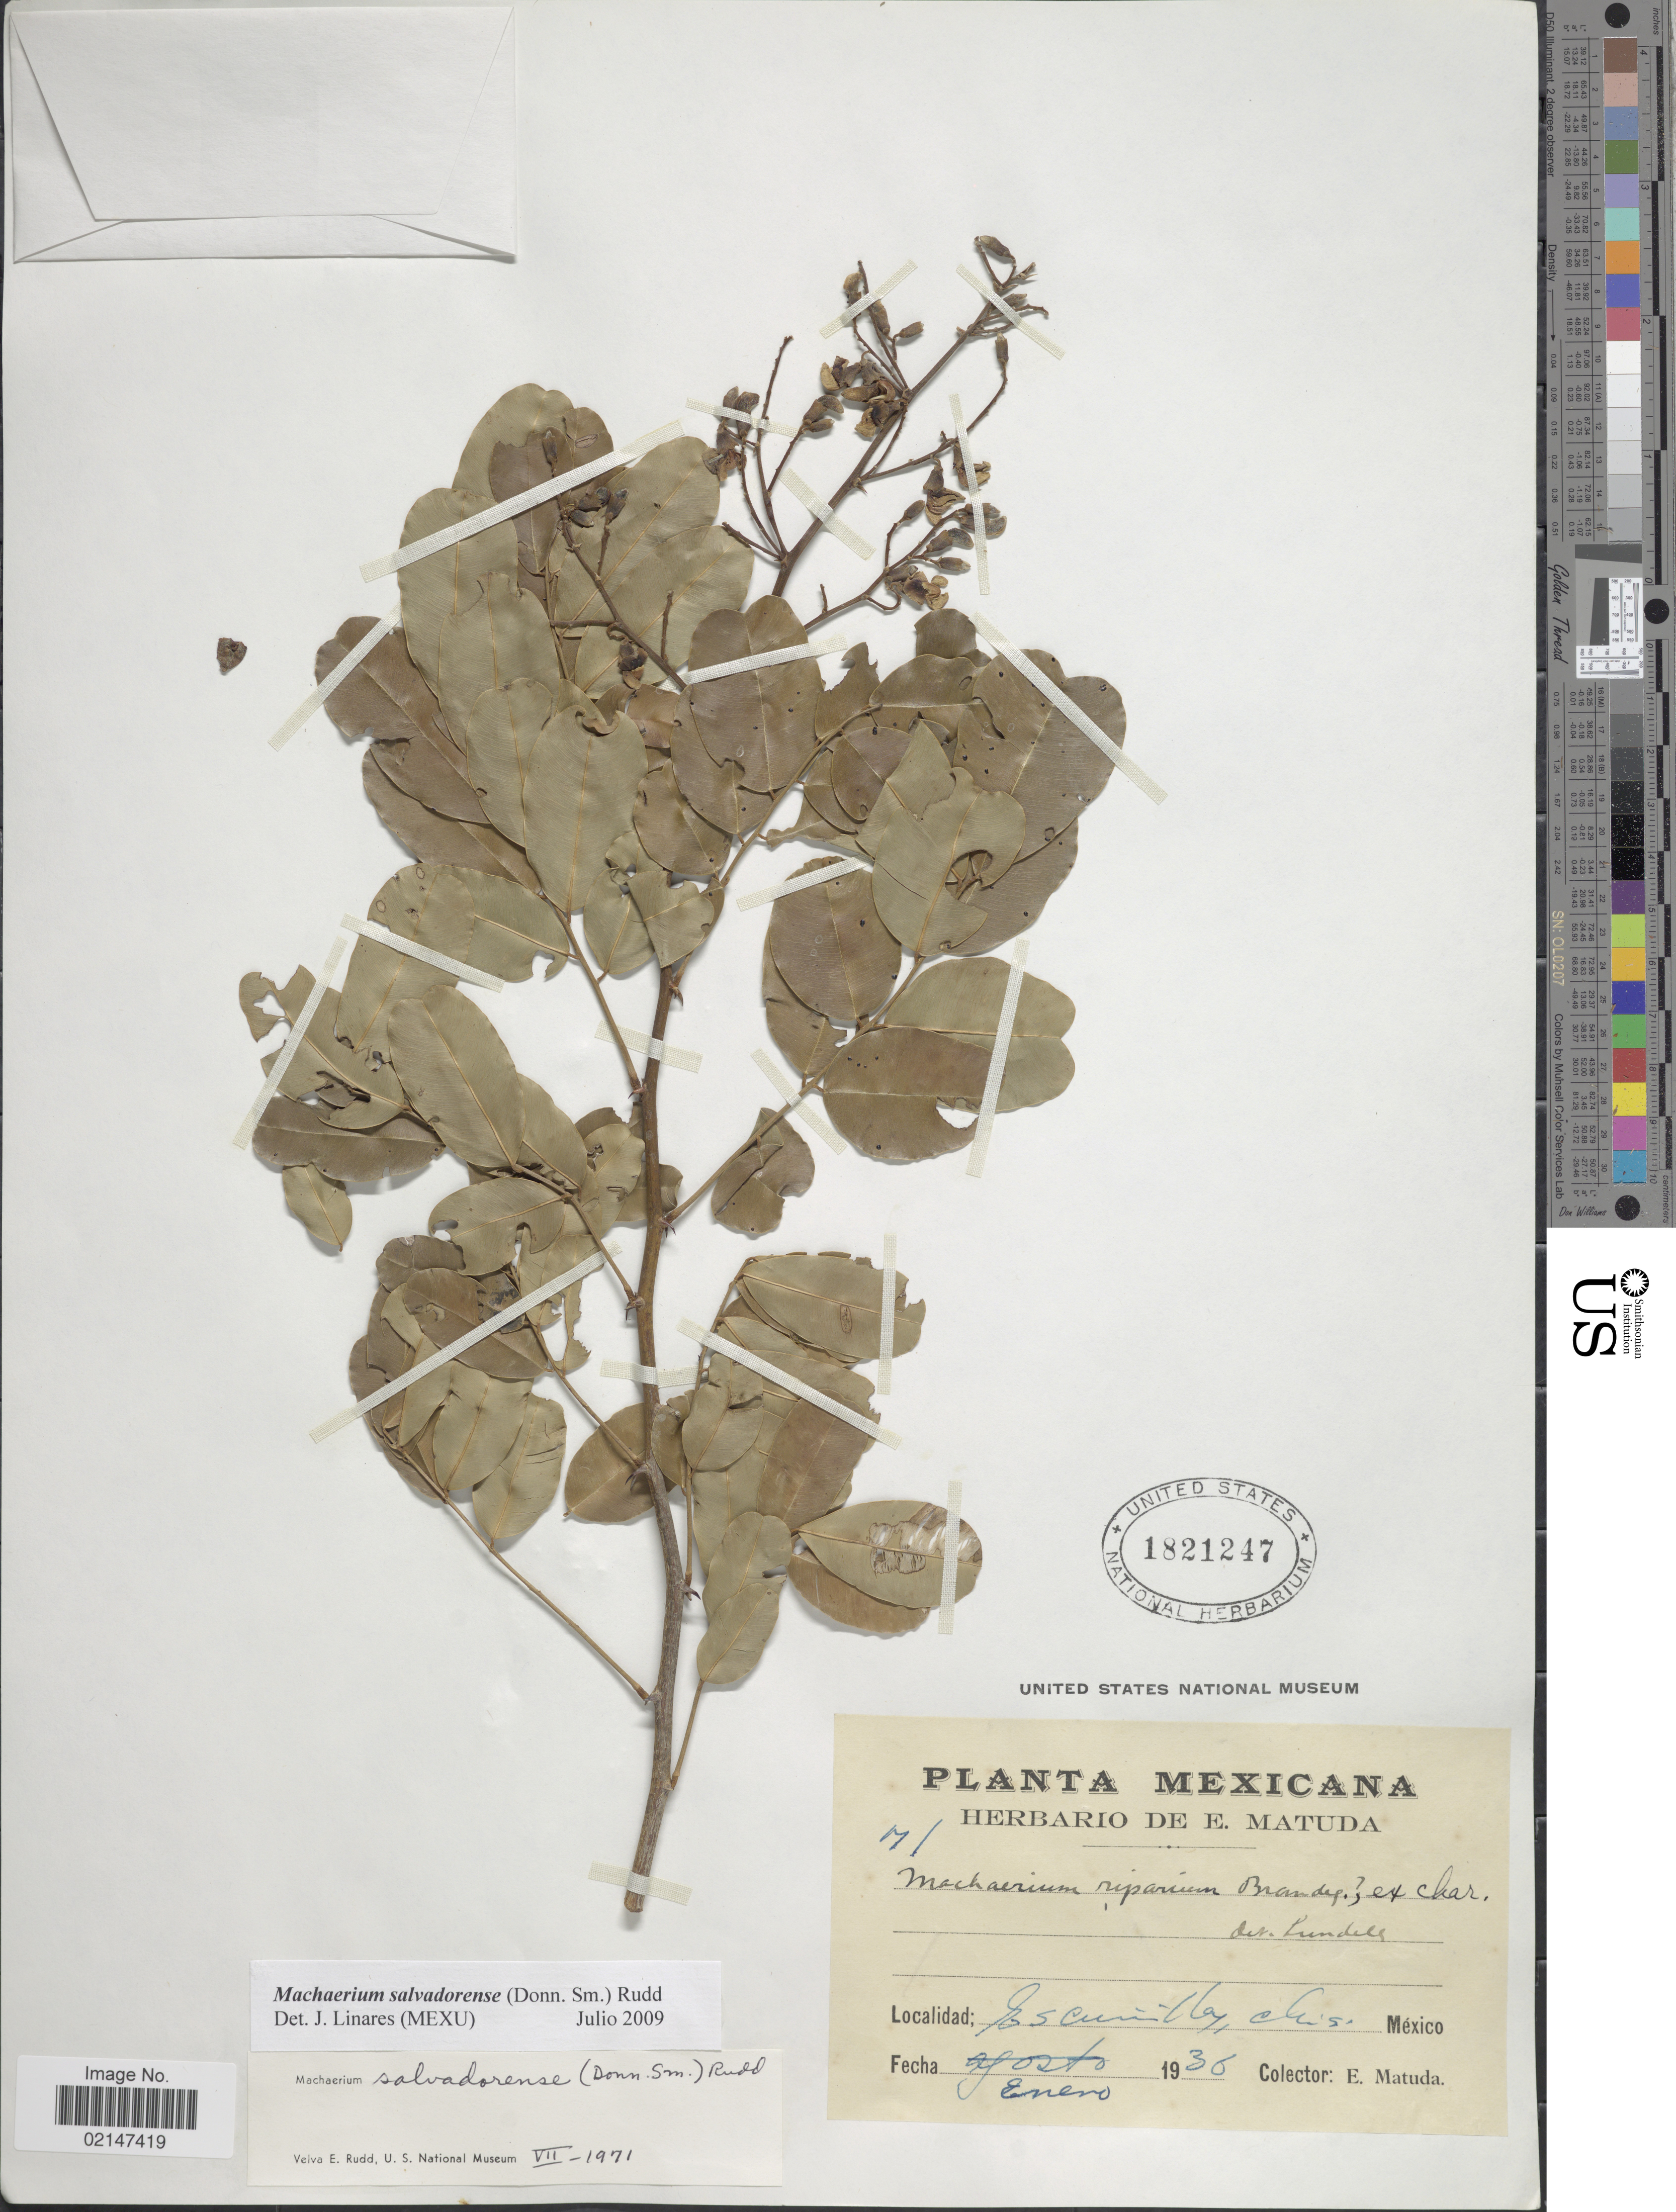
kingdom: Plantae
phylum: Tracheophyta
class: Magnoliopsida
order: Fabales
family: Fabaceae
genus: Machaerium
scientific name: Machaerium salvadorense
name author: (Donn. Sm.) Rudd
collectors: E. Matuda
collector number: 71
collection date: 1936-01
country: Guatemala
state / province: Escuintla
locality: Escuintla, Chis. Mexico.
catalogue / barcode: US 1821247